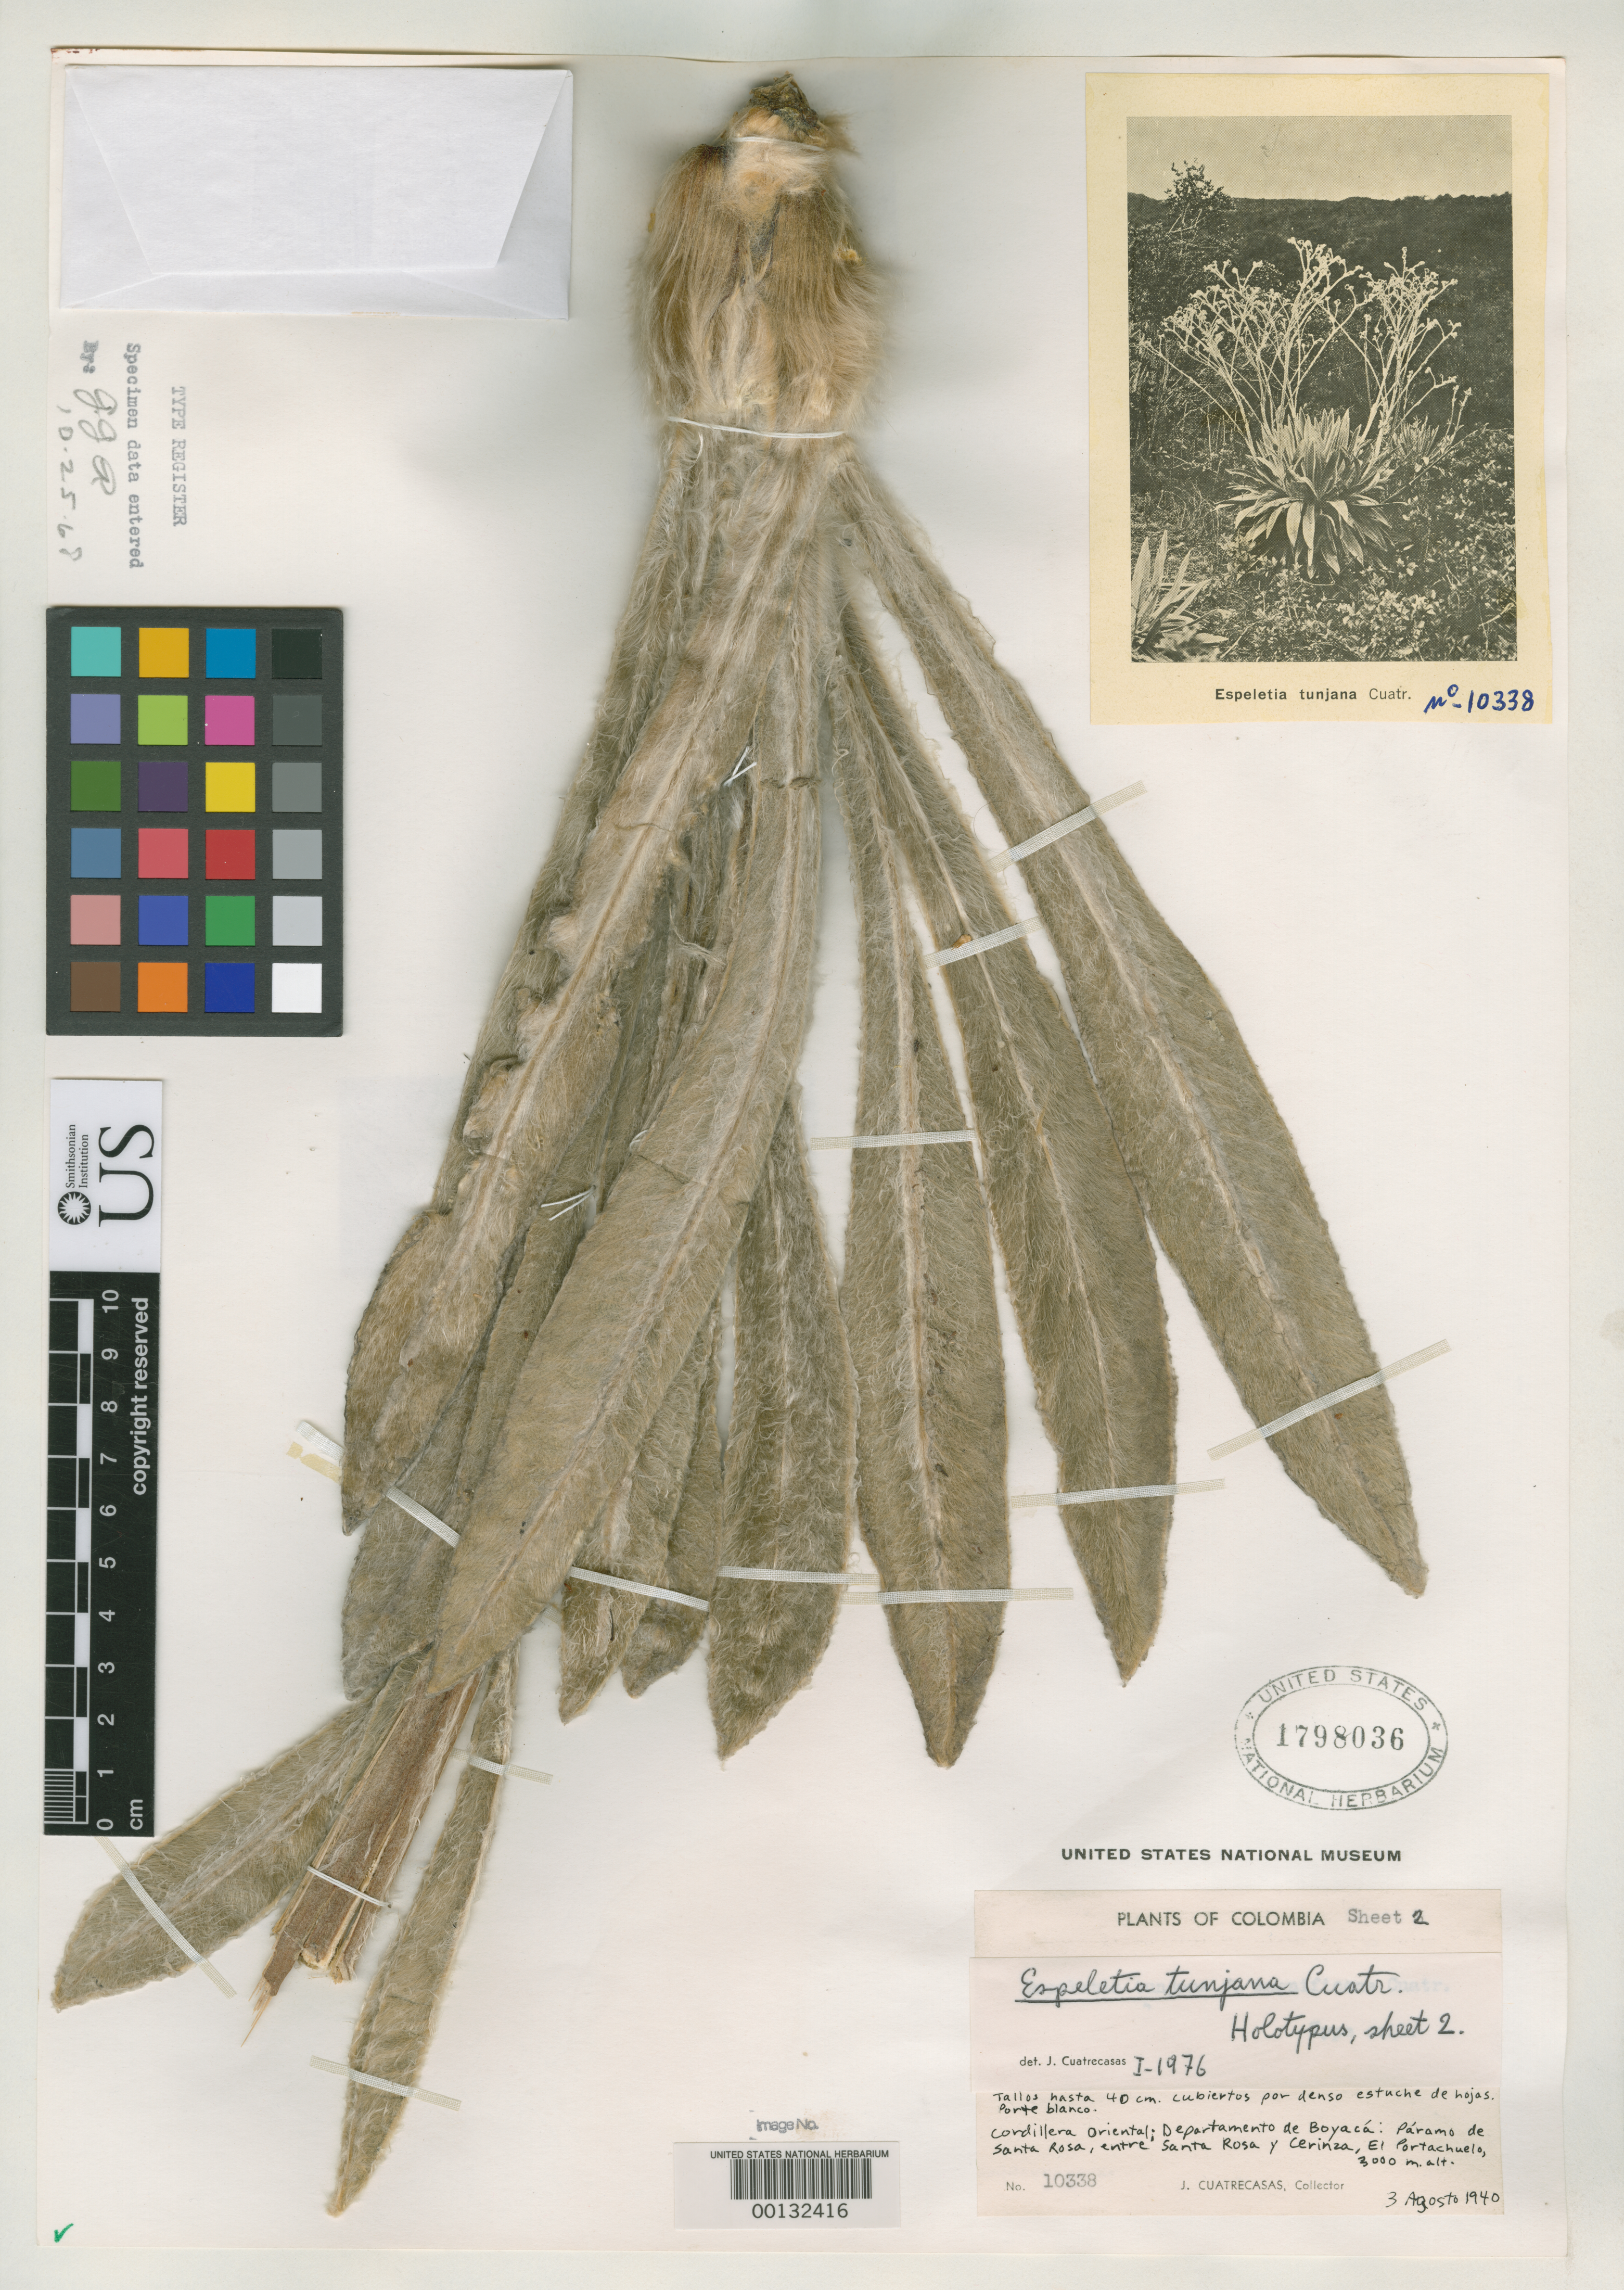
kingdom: Plantae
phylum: Tracheophyta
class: Magnoliopsida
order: Asterales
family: Asteraceae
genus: Espeletia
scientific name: Espeletia tunjana f. magnificens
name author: Cuatrec.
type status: Holotype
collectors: J. Cuatrecasas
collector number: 10338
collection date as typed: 03 Aug 1940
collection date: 1940-08-03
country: Colombia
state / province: Boyacá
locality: Cordillera Oriental, Páramo de Santa Rosa, entre Santa Rosa y Cerinza, El Portachuelo. [Cordillera Oriental, Páramo de Santa Rosa, between Santa Rosa & Cerinza, El Portachuelo.]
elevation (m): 3000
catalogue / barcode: US 1798036